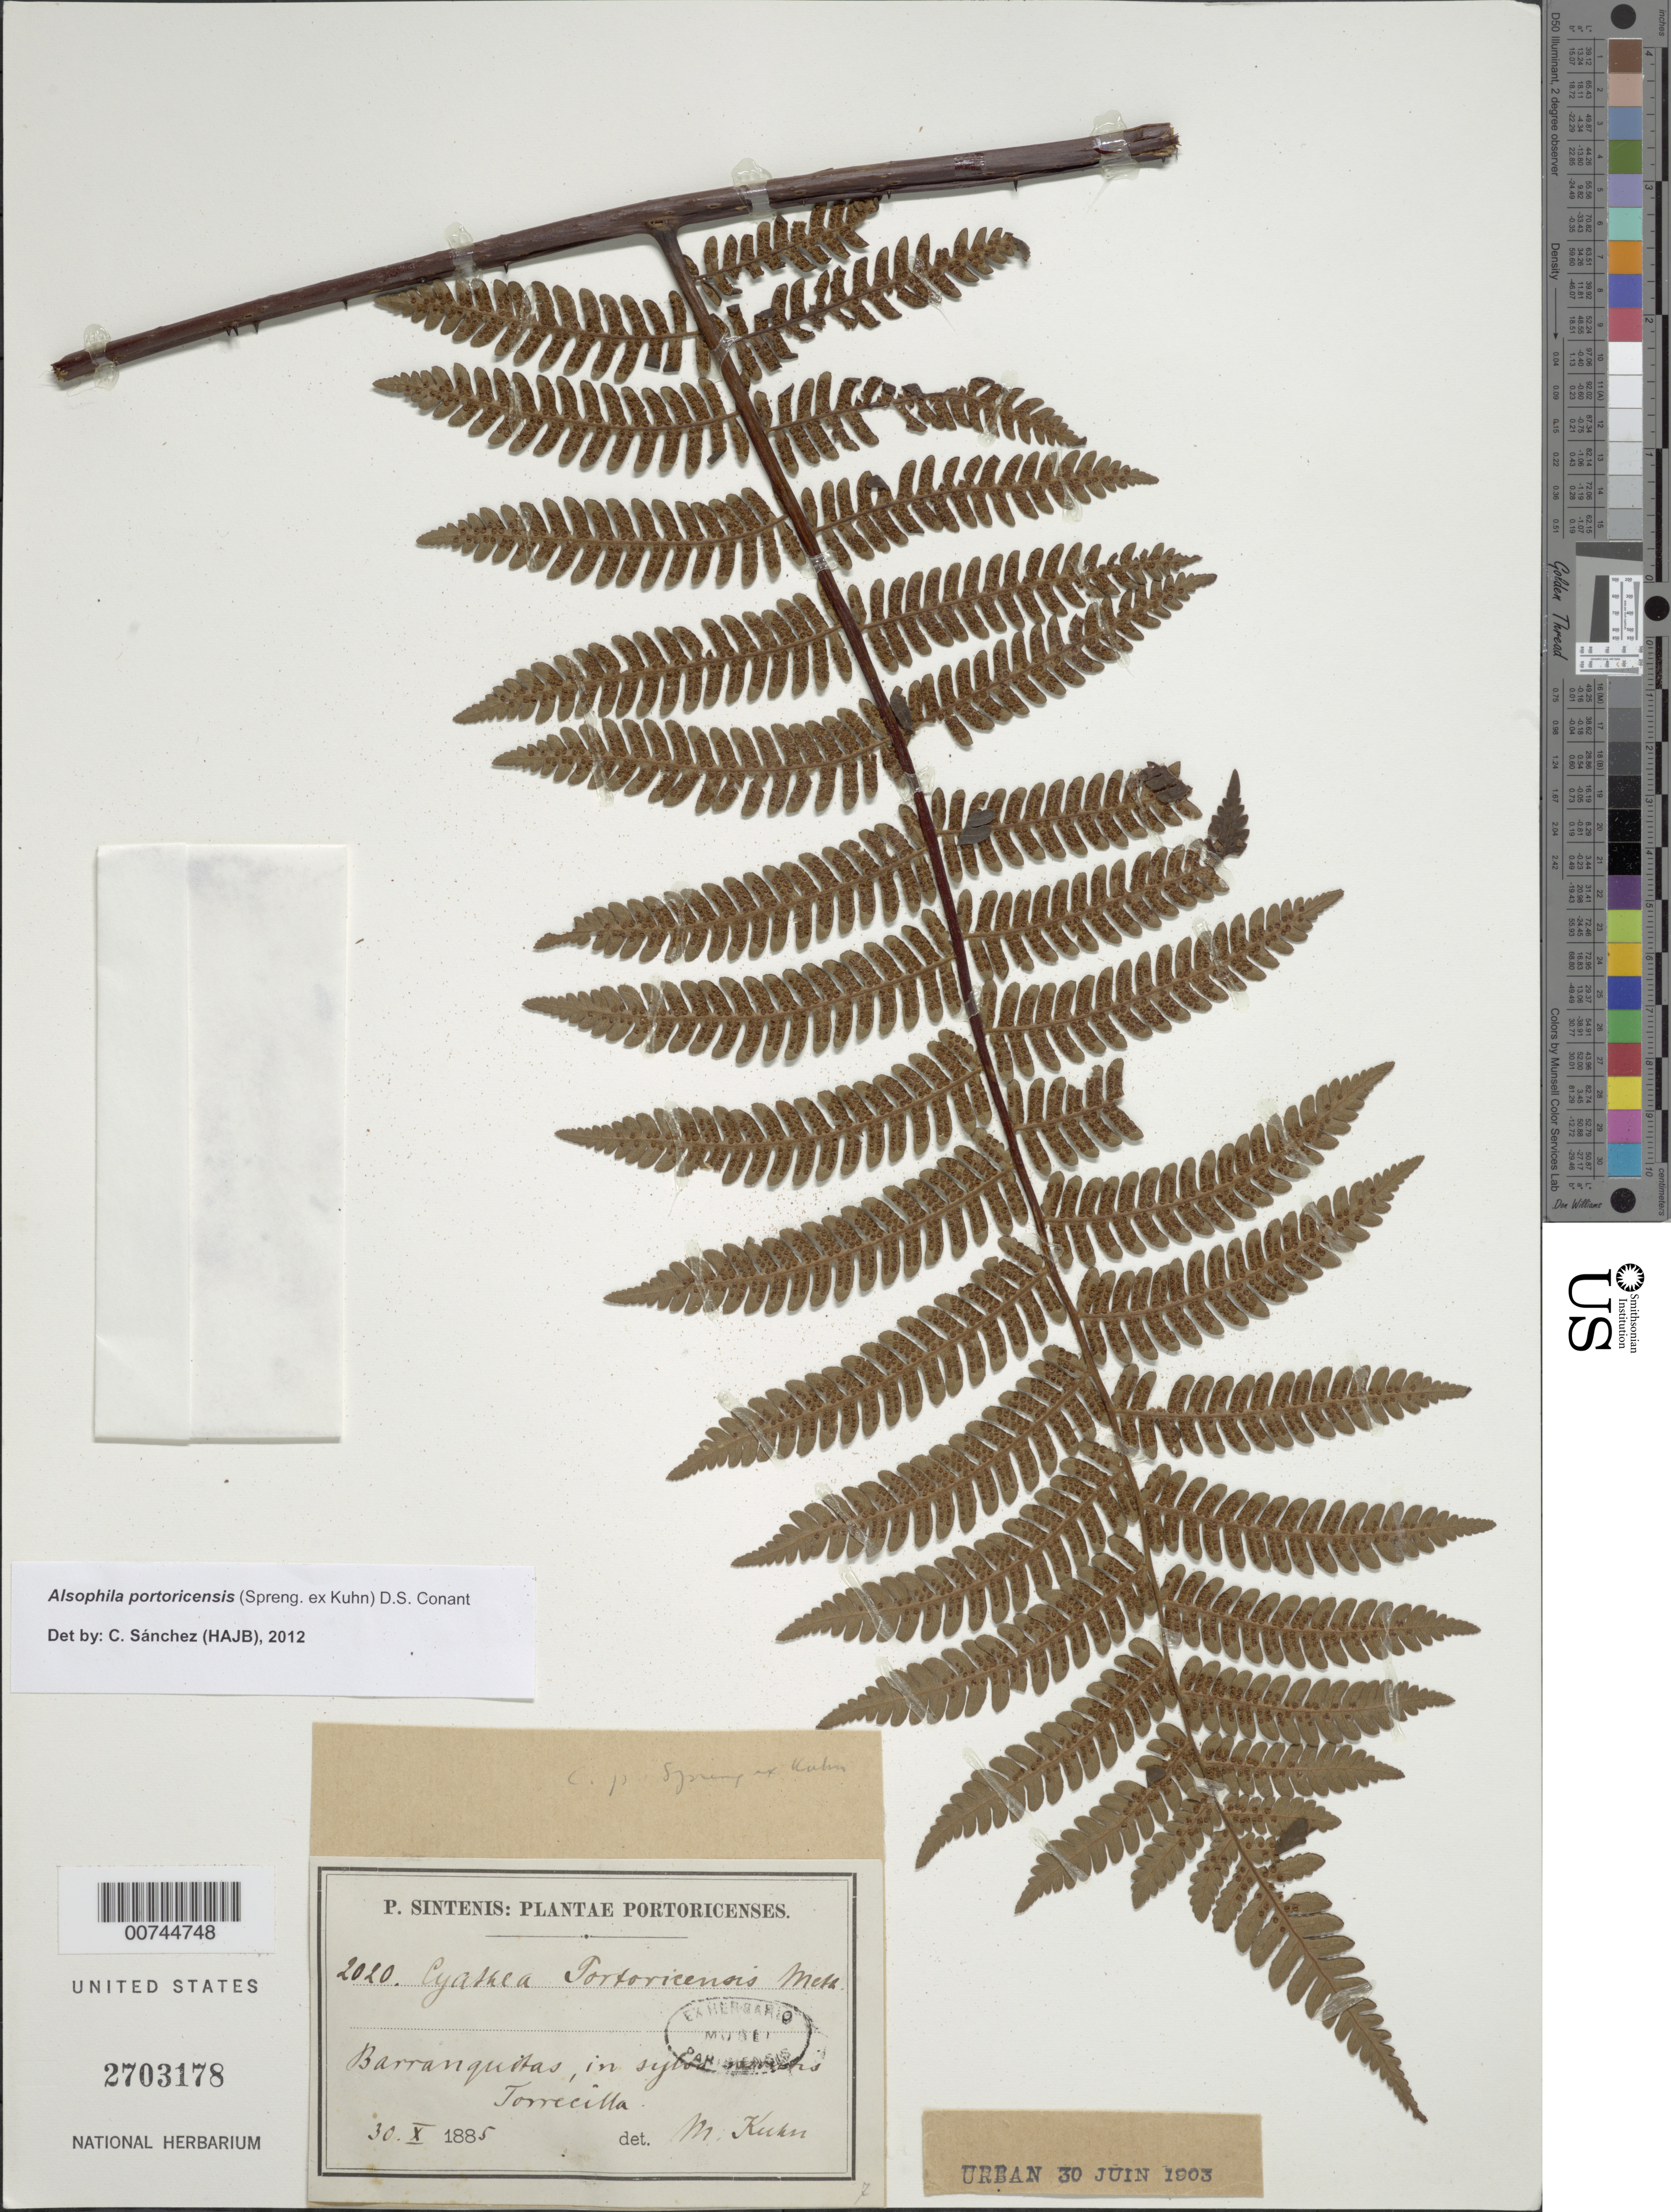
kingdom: Plantae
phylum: Tracheophyta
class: Polypodiopsida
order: Cyatheales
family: Cyatheaceae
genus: Alsophila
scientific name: Alsophila portoricensis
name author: (Spreng. ex Kuhn) D.S. Conant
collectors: P. Sintenis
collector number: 2020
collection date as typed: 30 Oct 1885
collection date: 1885-10-30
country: Puerto Rico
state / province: Barranquitas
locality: Barranquitas, in sylva montis Torrecilla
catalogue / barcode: US 2703178